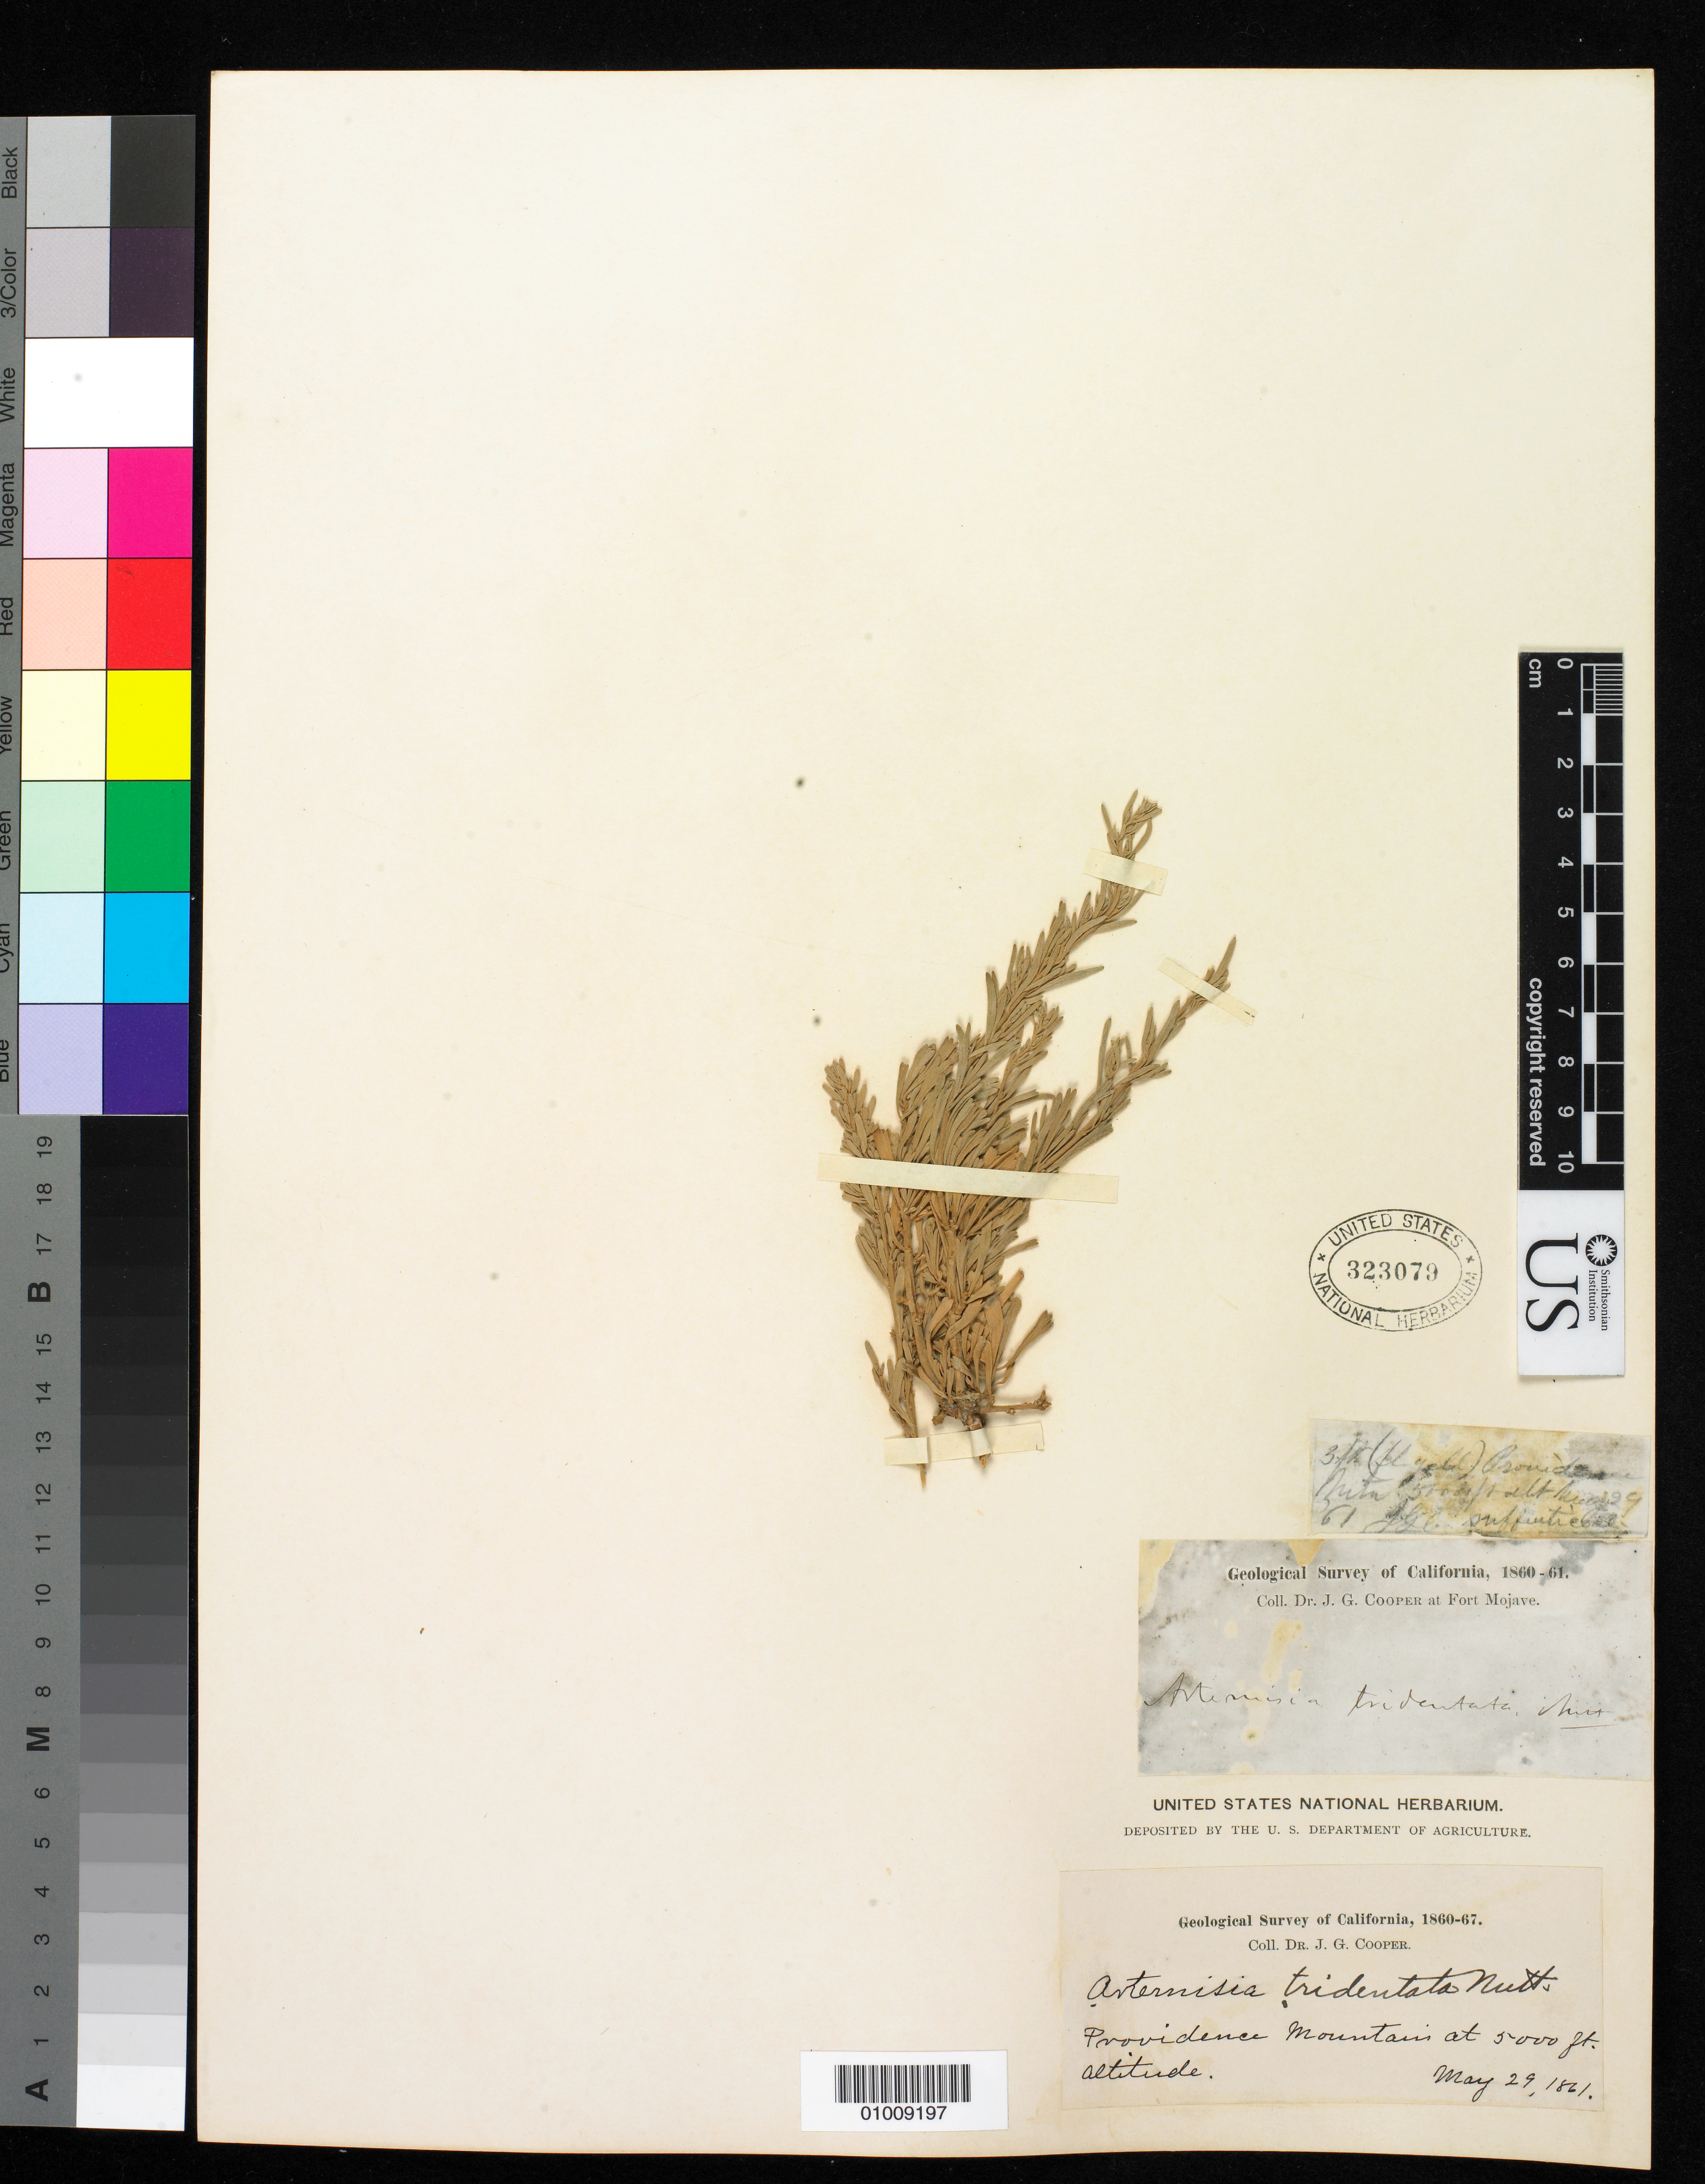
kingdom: Plantae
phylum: Tracheophyta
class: Magnoliopsida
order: Asterales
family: Asteraceae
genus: Artemisia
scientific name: Artemisia tridentata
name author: Nutt.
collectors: J. G. Cooper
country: United States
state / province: California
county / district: San Bernardino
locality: Providence Mountain, Fort Mojave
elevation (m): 1524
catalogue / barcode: US 323079